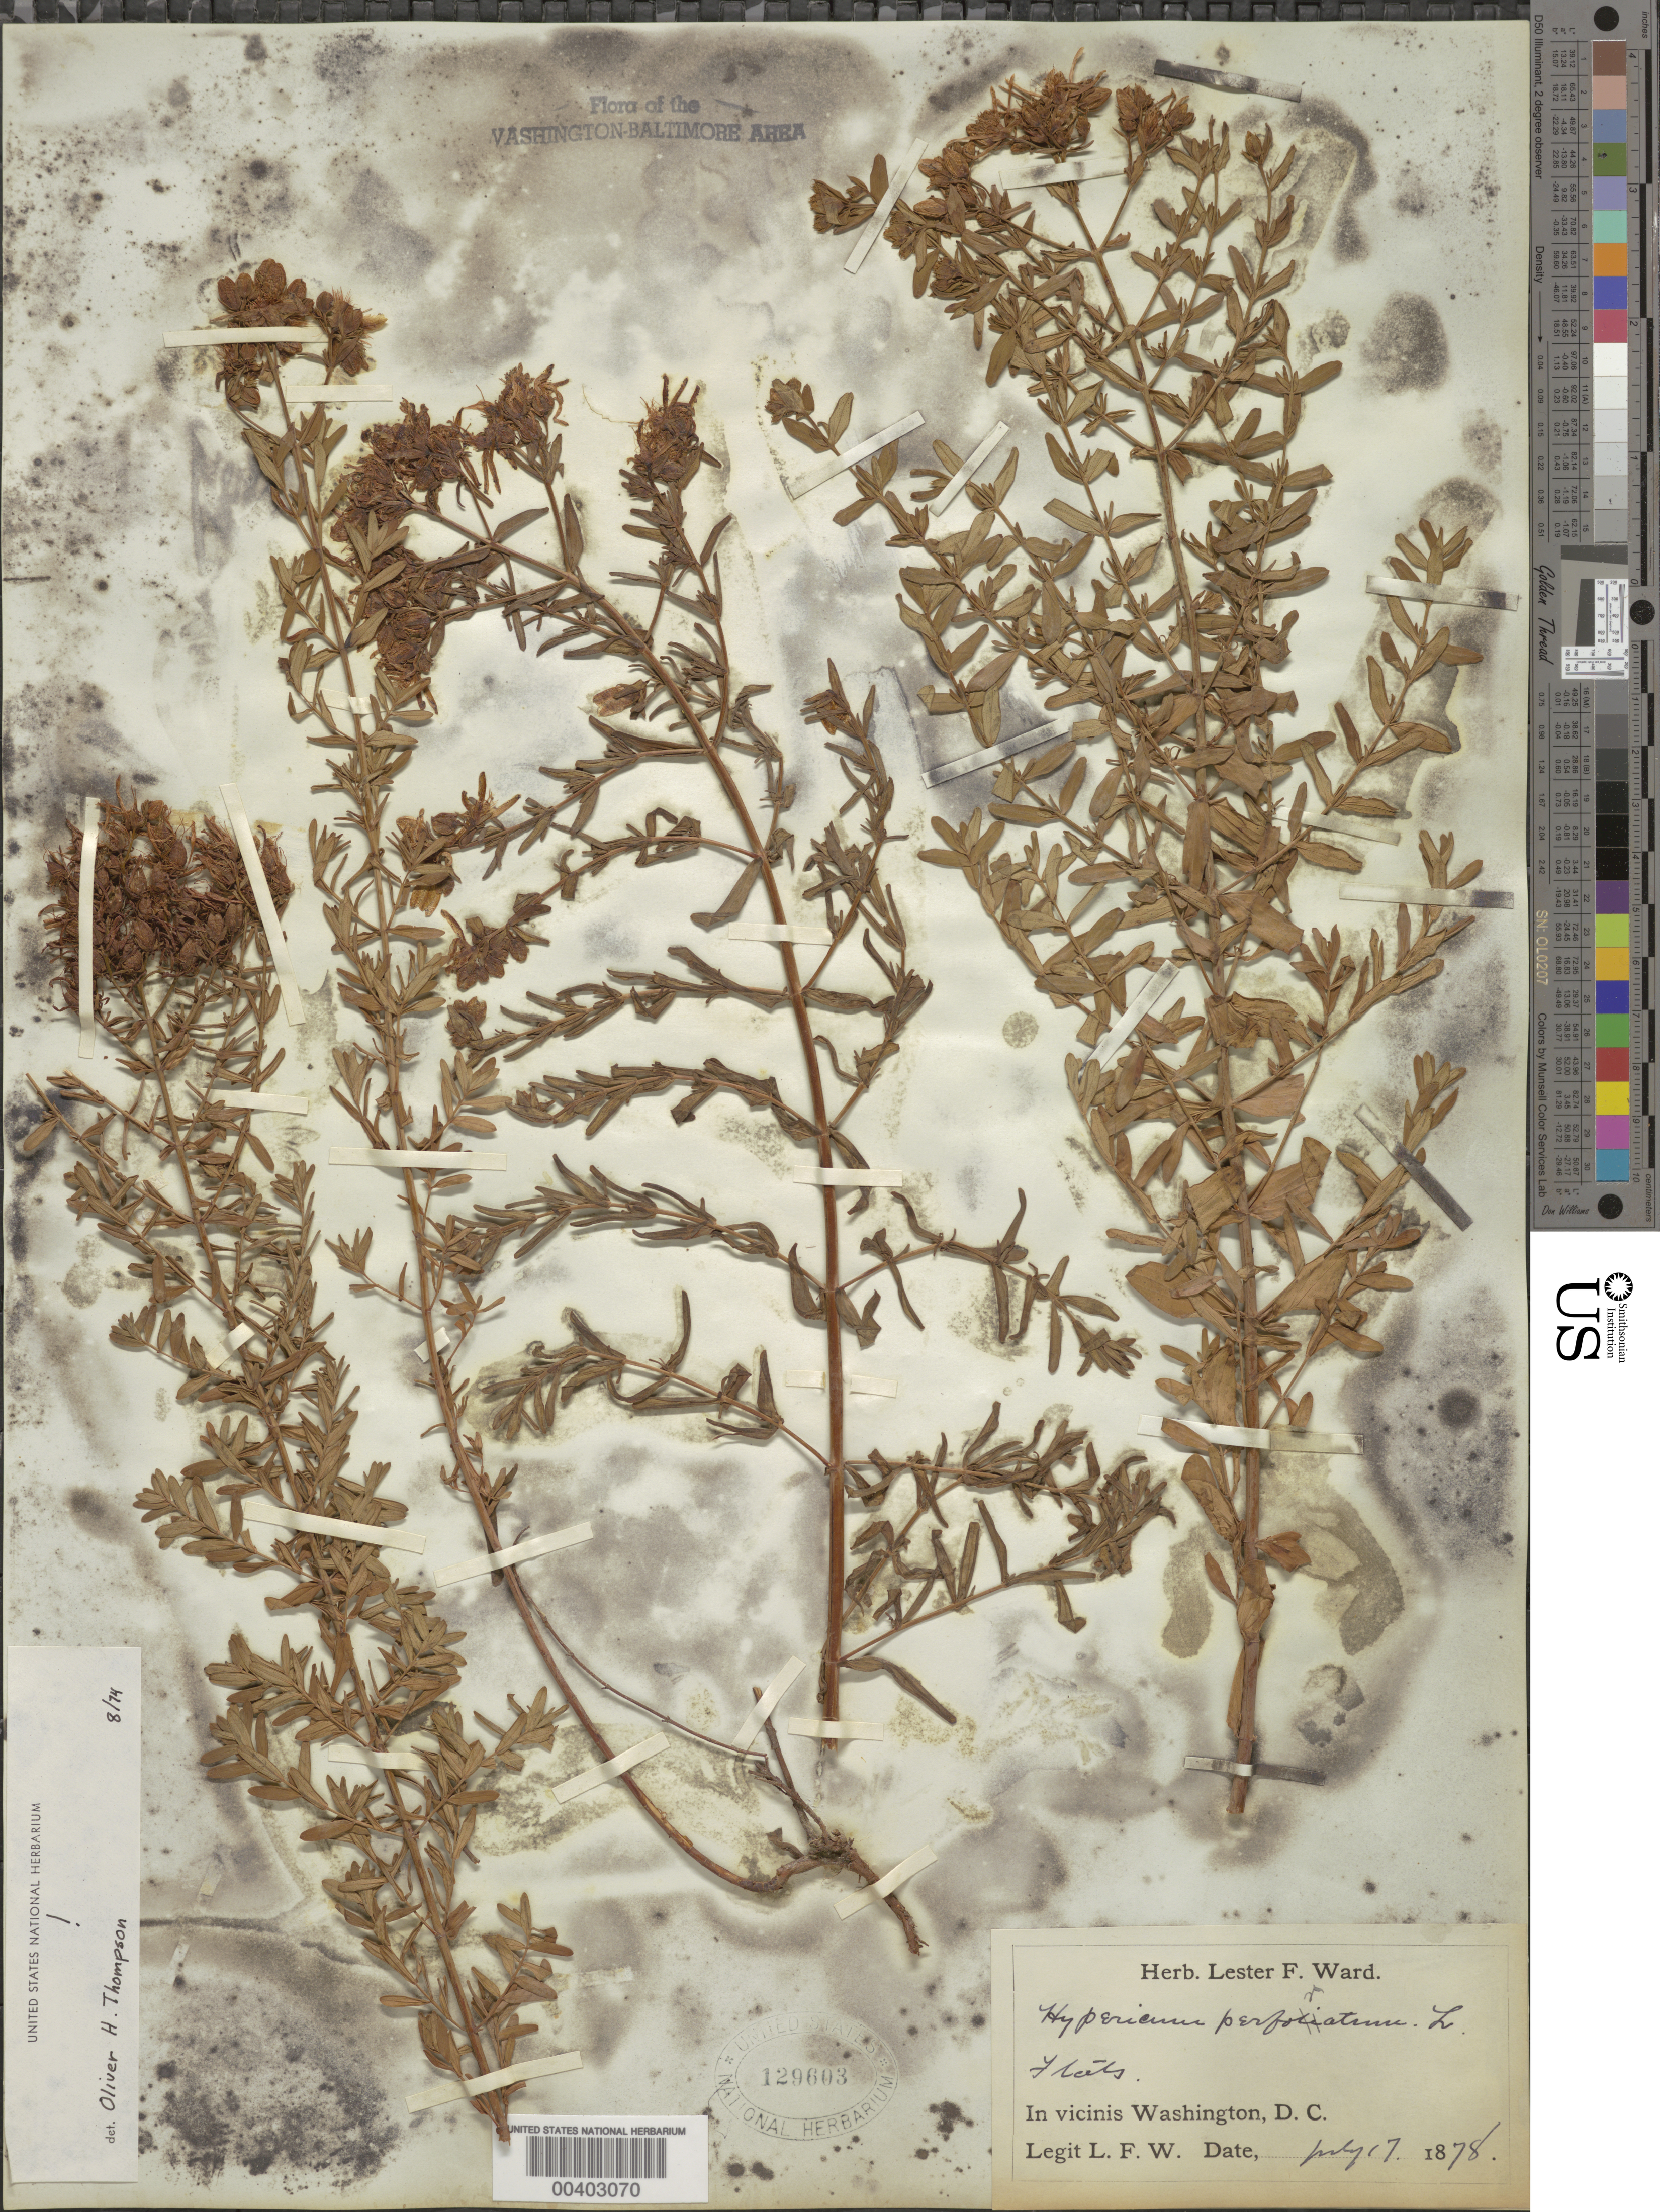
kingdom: Plantae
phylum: Tracheophyta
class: Magnoliopsida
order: Malpighiales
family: Hypericaceae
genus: Hypericum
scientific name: Hypericum perforatum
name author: L.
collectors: L. F. Ward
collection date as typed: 17 Jul 1878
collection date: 1878-07-17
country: United States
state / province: District of Columbia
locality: Potomac flats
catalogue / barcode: US 129603